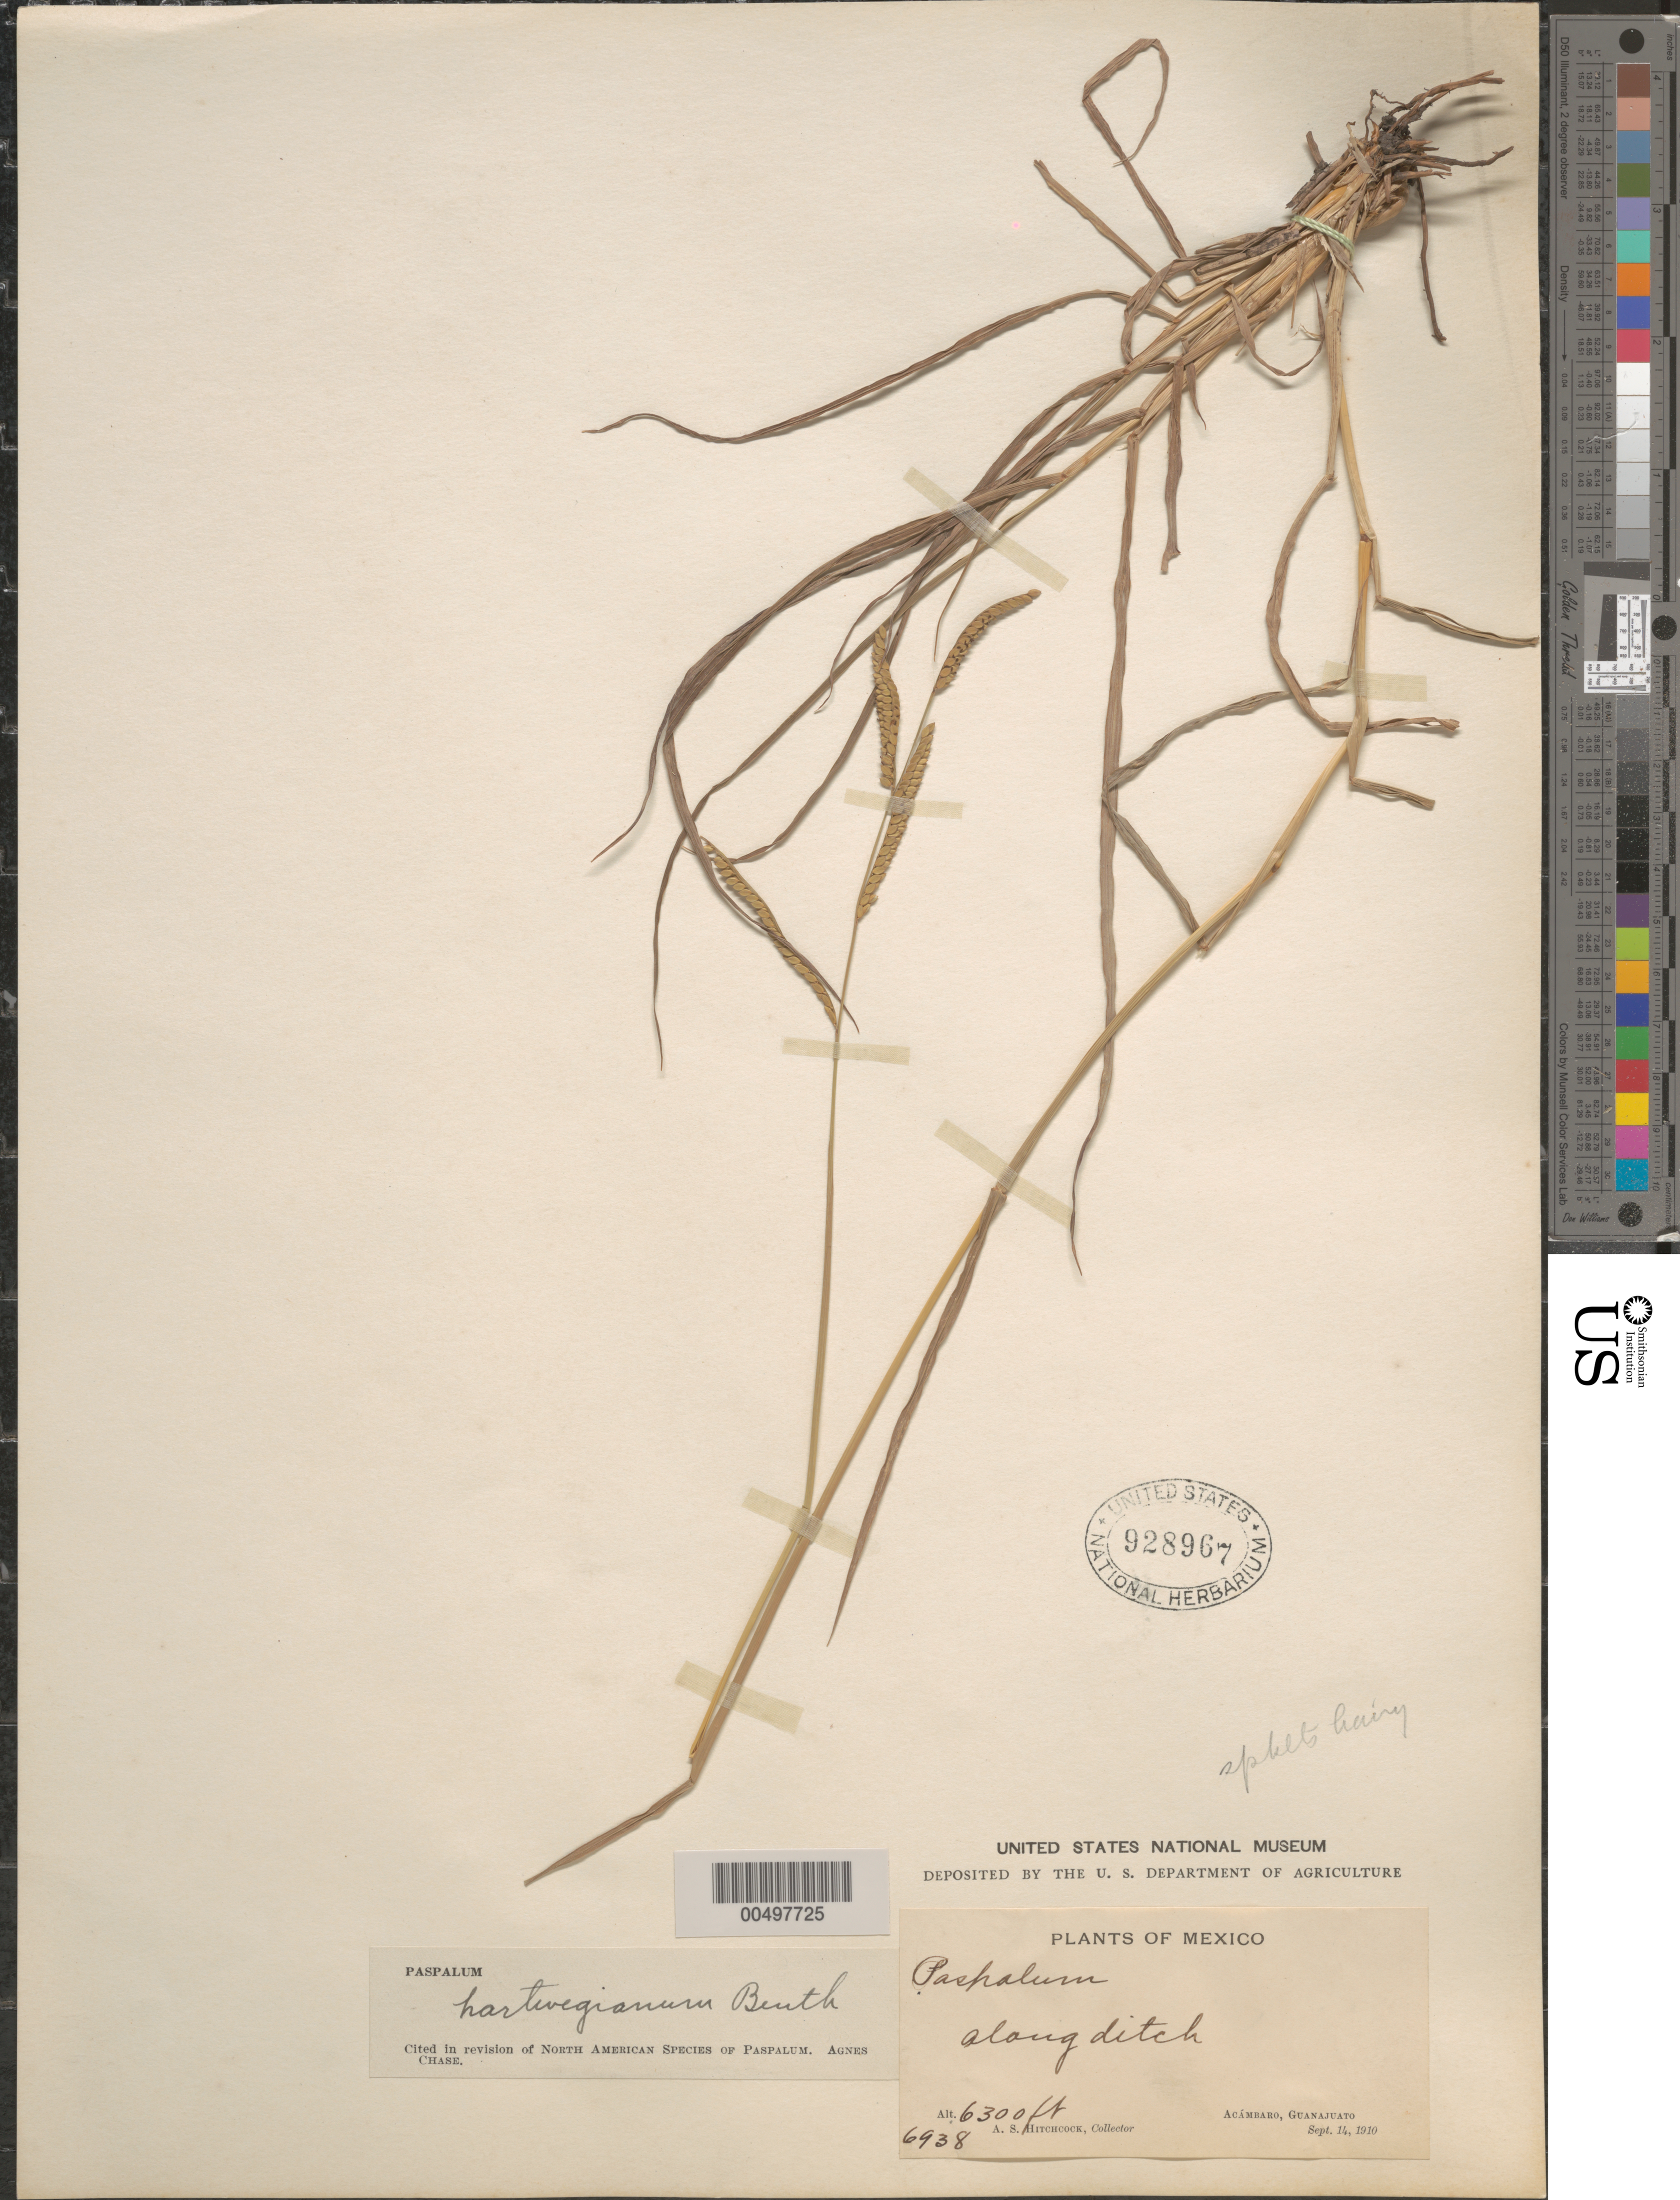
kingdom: Plantae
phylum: Tracheophyta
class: Liliopsida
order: Poales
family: Poaceae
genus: Paspalum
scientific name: Paspalum hartwegianum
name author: E. Fourn.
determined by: Chase, [M.] Agnes, (US)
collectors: A. S. Hitchcock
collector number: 6938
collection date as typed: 14 Sep 1910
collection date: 1910-09-14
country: Mexico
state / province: Guanajuato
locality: Acámbaro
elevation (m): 1920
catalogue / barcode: US 928967